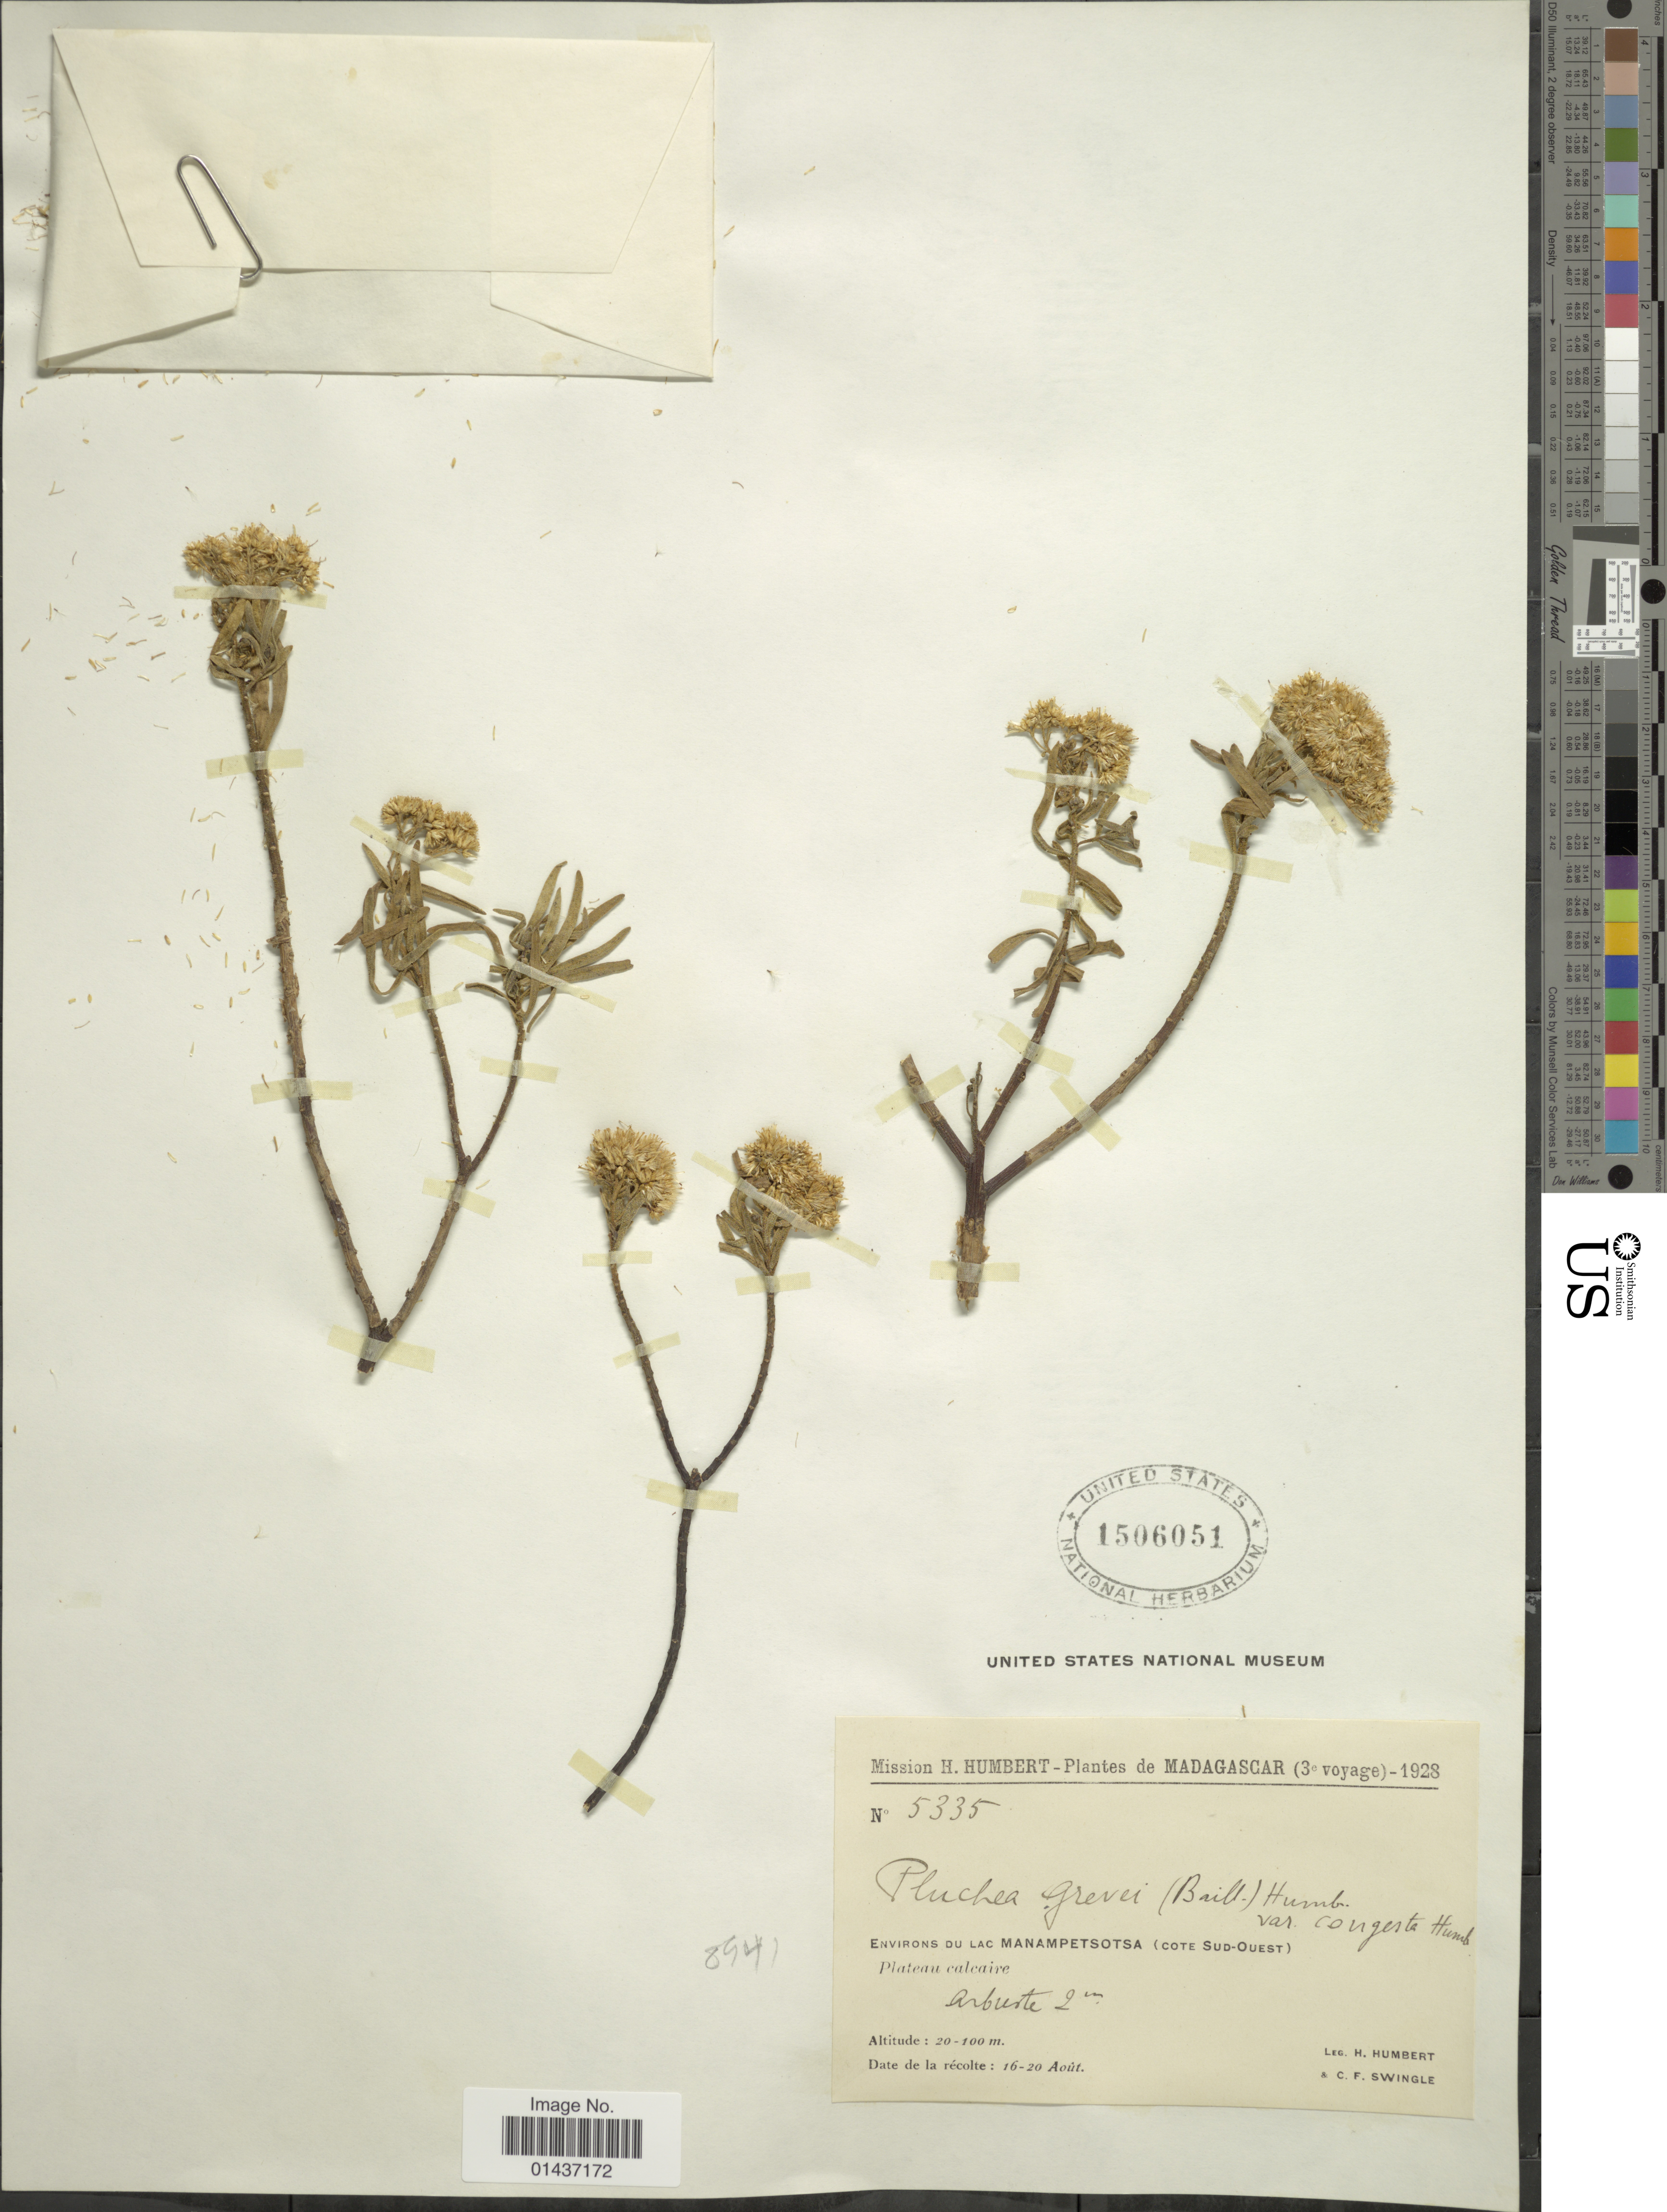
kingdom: Plantae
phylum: Tracheophyta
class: Magnoliopsida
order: Asterales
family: Asteraceae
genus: Pluchea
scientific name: Pluchea grevei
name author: (Baill.) Humbert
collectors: H. Humbert & C. Swingle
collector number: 5335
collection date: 1928-08-16/1928-08-20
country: Madagascar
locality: Environs du Lac Manampetsotsa (Cote Sud-Ouest) Plateau calcaire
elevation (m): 20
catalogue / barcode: US 1506051